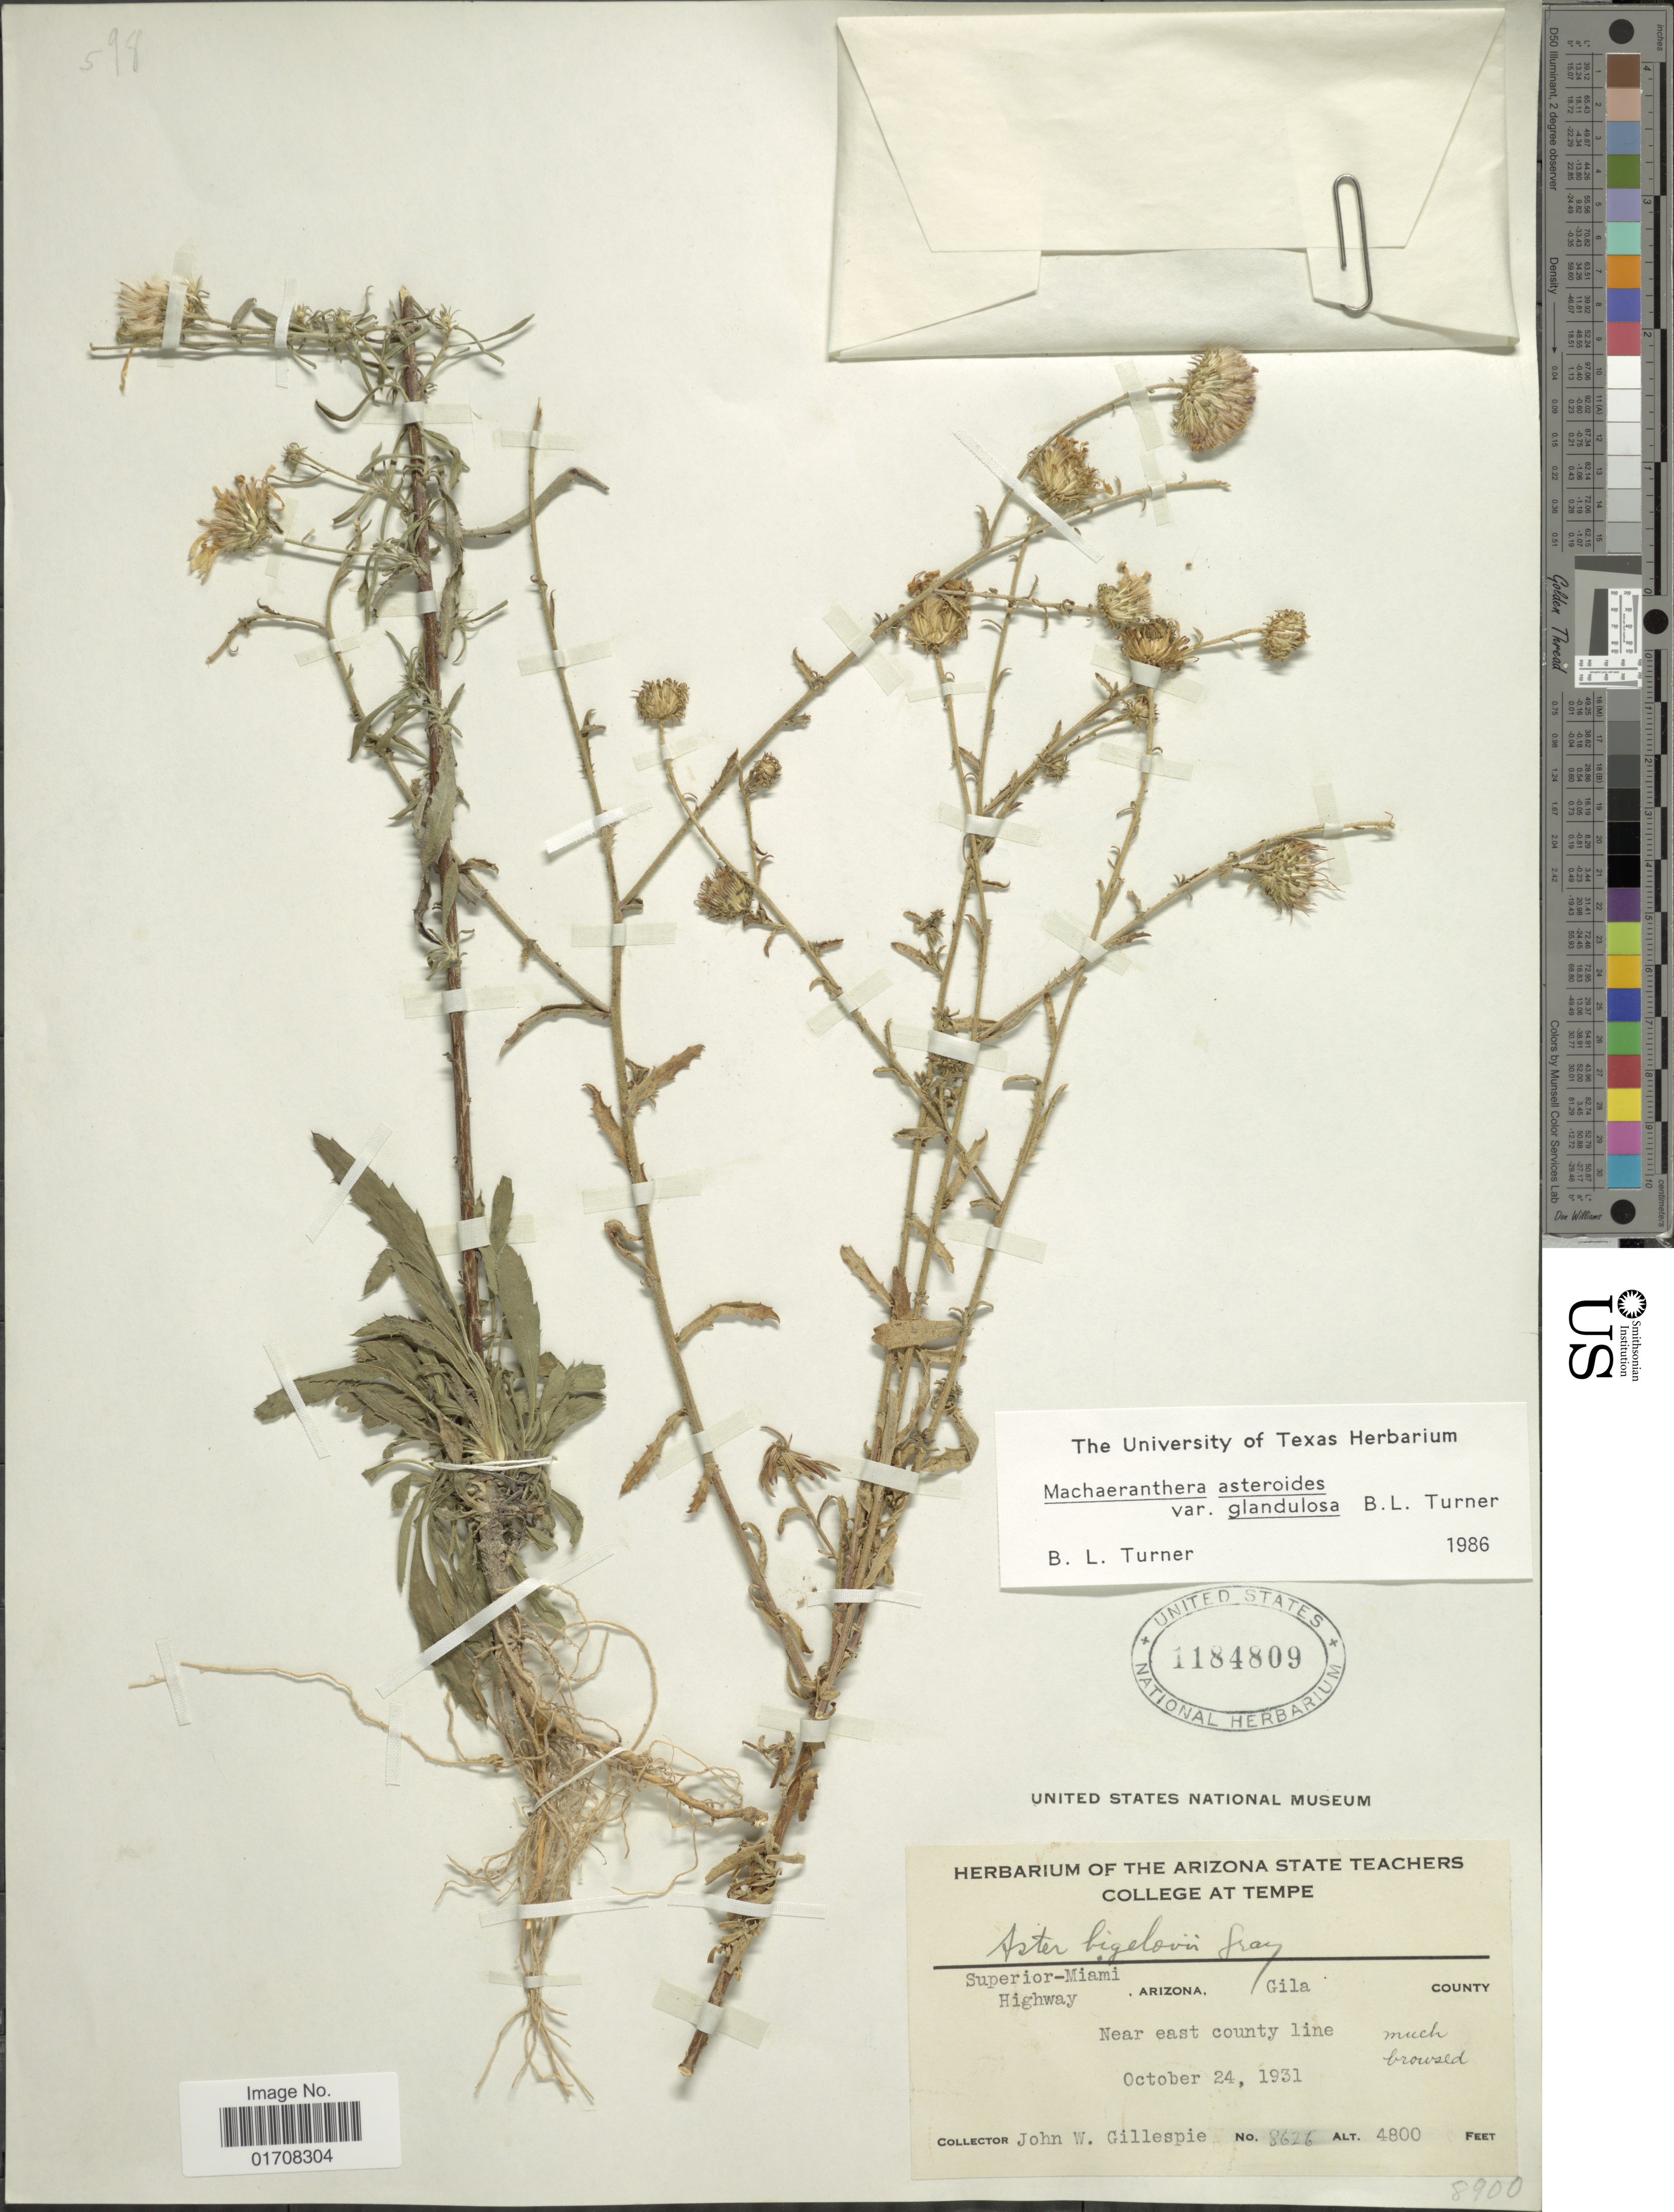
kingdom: Plantae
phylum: Tracheophyta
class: Magnoliopsida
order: Asterales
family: Asteraceae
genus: Machaeranthera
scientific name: Machaeranthera asteroides var. glandulosa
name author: (Torr.) Greene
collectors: J. W. Gillespie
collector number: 8626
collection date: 1931-10-24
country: United States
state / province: Arizona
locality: Superior-Miami Highway, Gila County, near east county line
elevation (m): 1463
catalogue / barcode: US 1184809